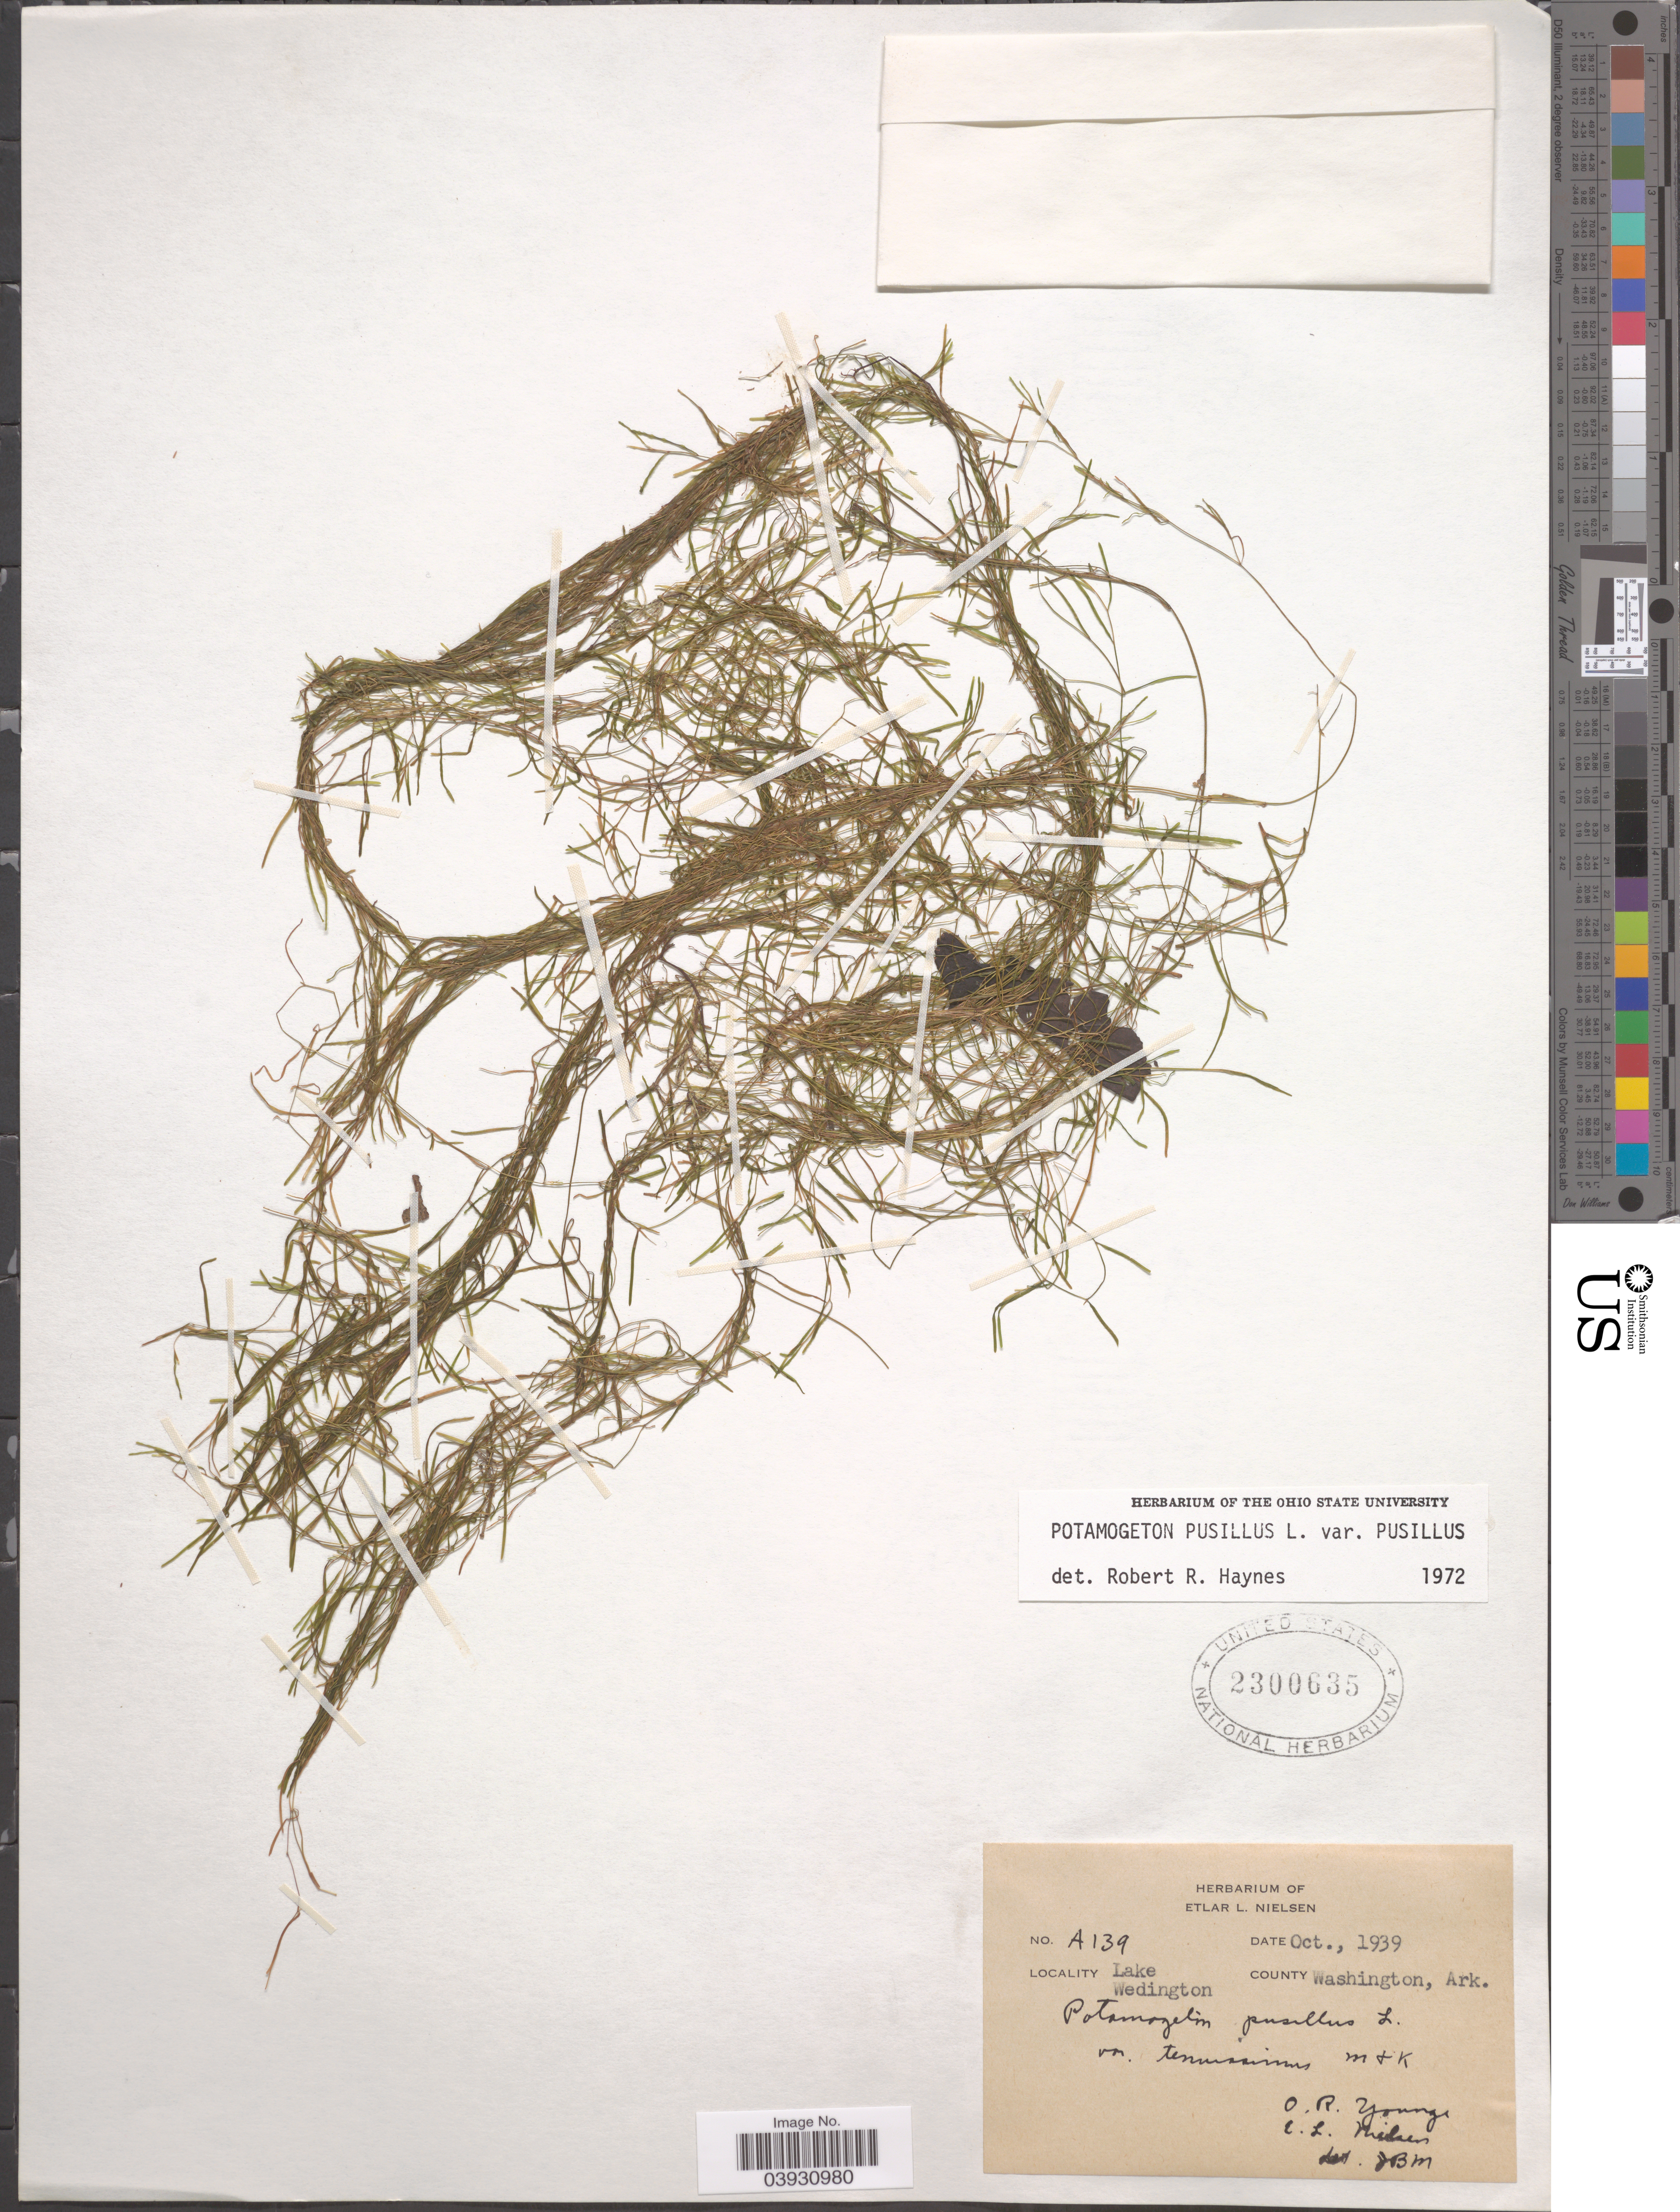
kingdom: Plantae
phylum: Tracheophyta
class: Liliopsida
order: Alismatales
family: Potamogetonaceae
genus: Potamogeton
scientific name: Potamogeton pusillus var. pusillus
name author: L.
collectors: O. Young & E. L. Nielsen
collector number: A139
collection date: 1939-10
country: United States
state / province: Arkansas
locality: Lake Wedington, County Washington.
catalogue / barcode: US 2300635